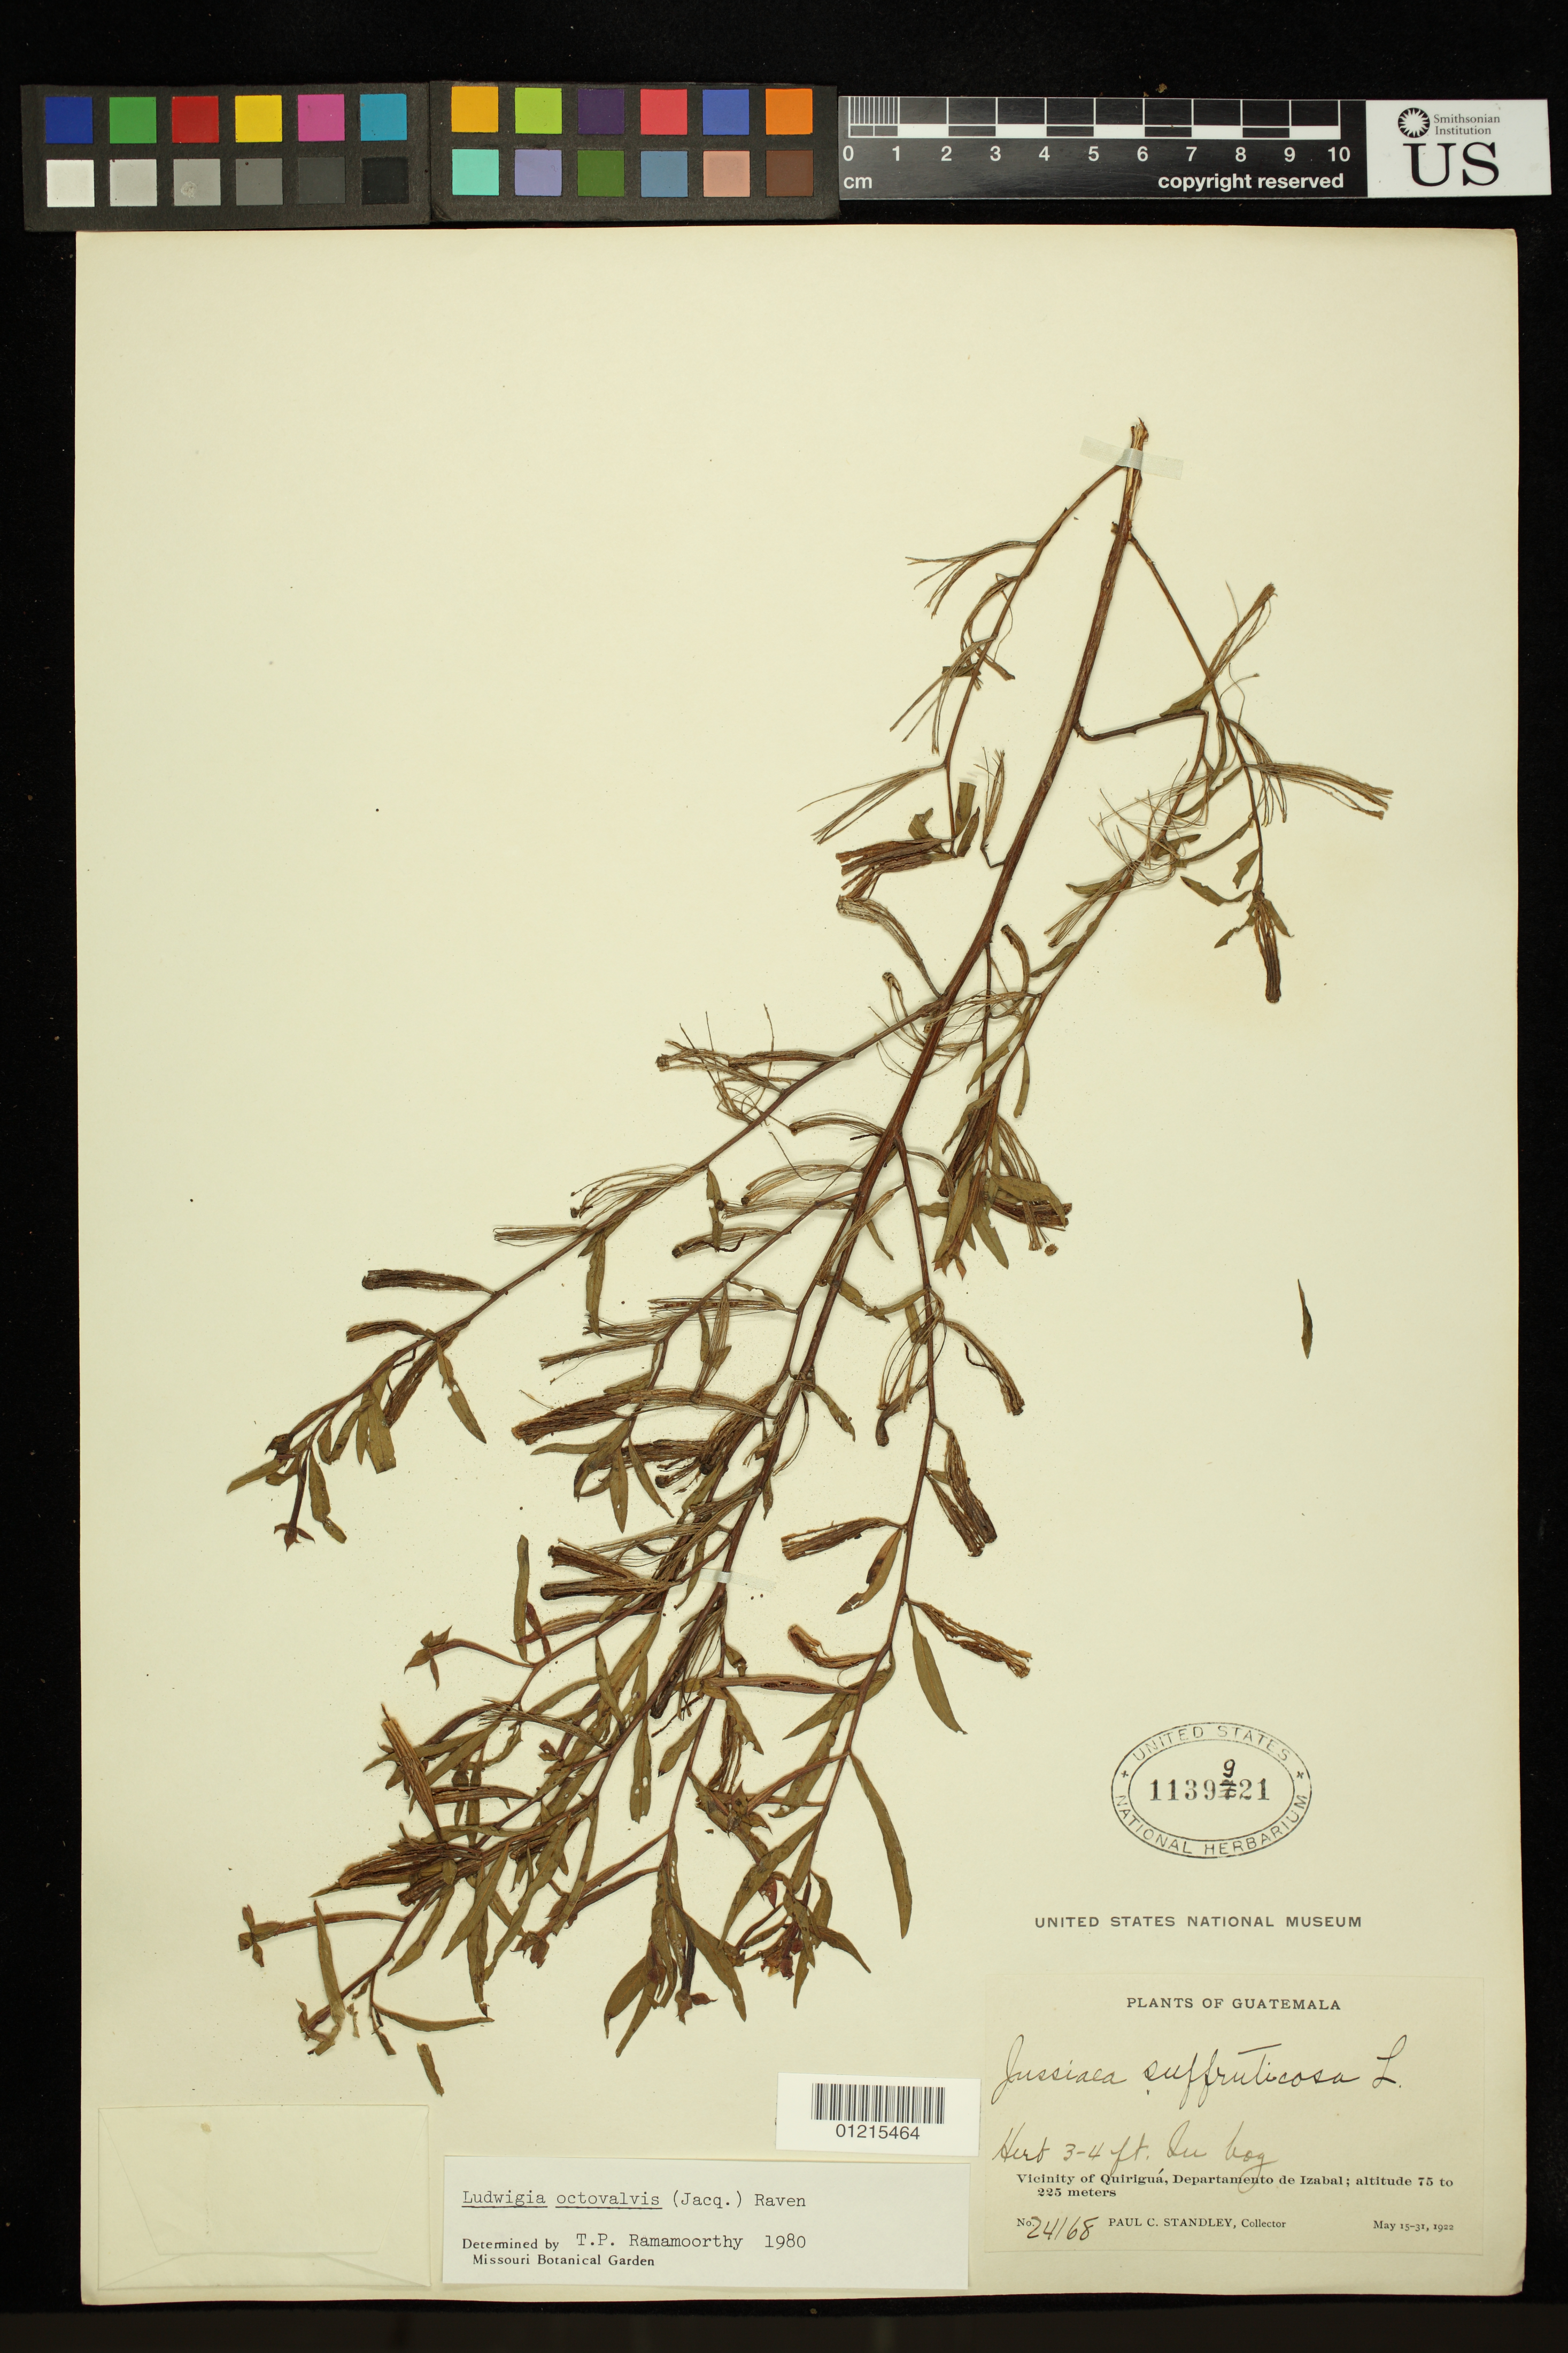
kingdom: Plantae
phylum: Tracheophyta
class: Magnoliopsida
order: Myrtales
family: Onagraceae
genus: Ludwigia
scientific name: Ludwigia octovalvis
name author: (Jacq.) P.H. Raven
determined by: Ramamoorthy, T. P.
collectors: P. C. Standley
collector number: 24168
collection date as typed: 15 May 1922 to 31 Mar 1922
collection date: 1922-03-31/1922-05-15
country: Guatemala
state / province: Izabal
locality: Vicinity of Quiriguá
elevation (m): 75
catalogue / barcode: US 1139921